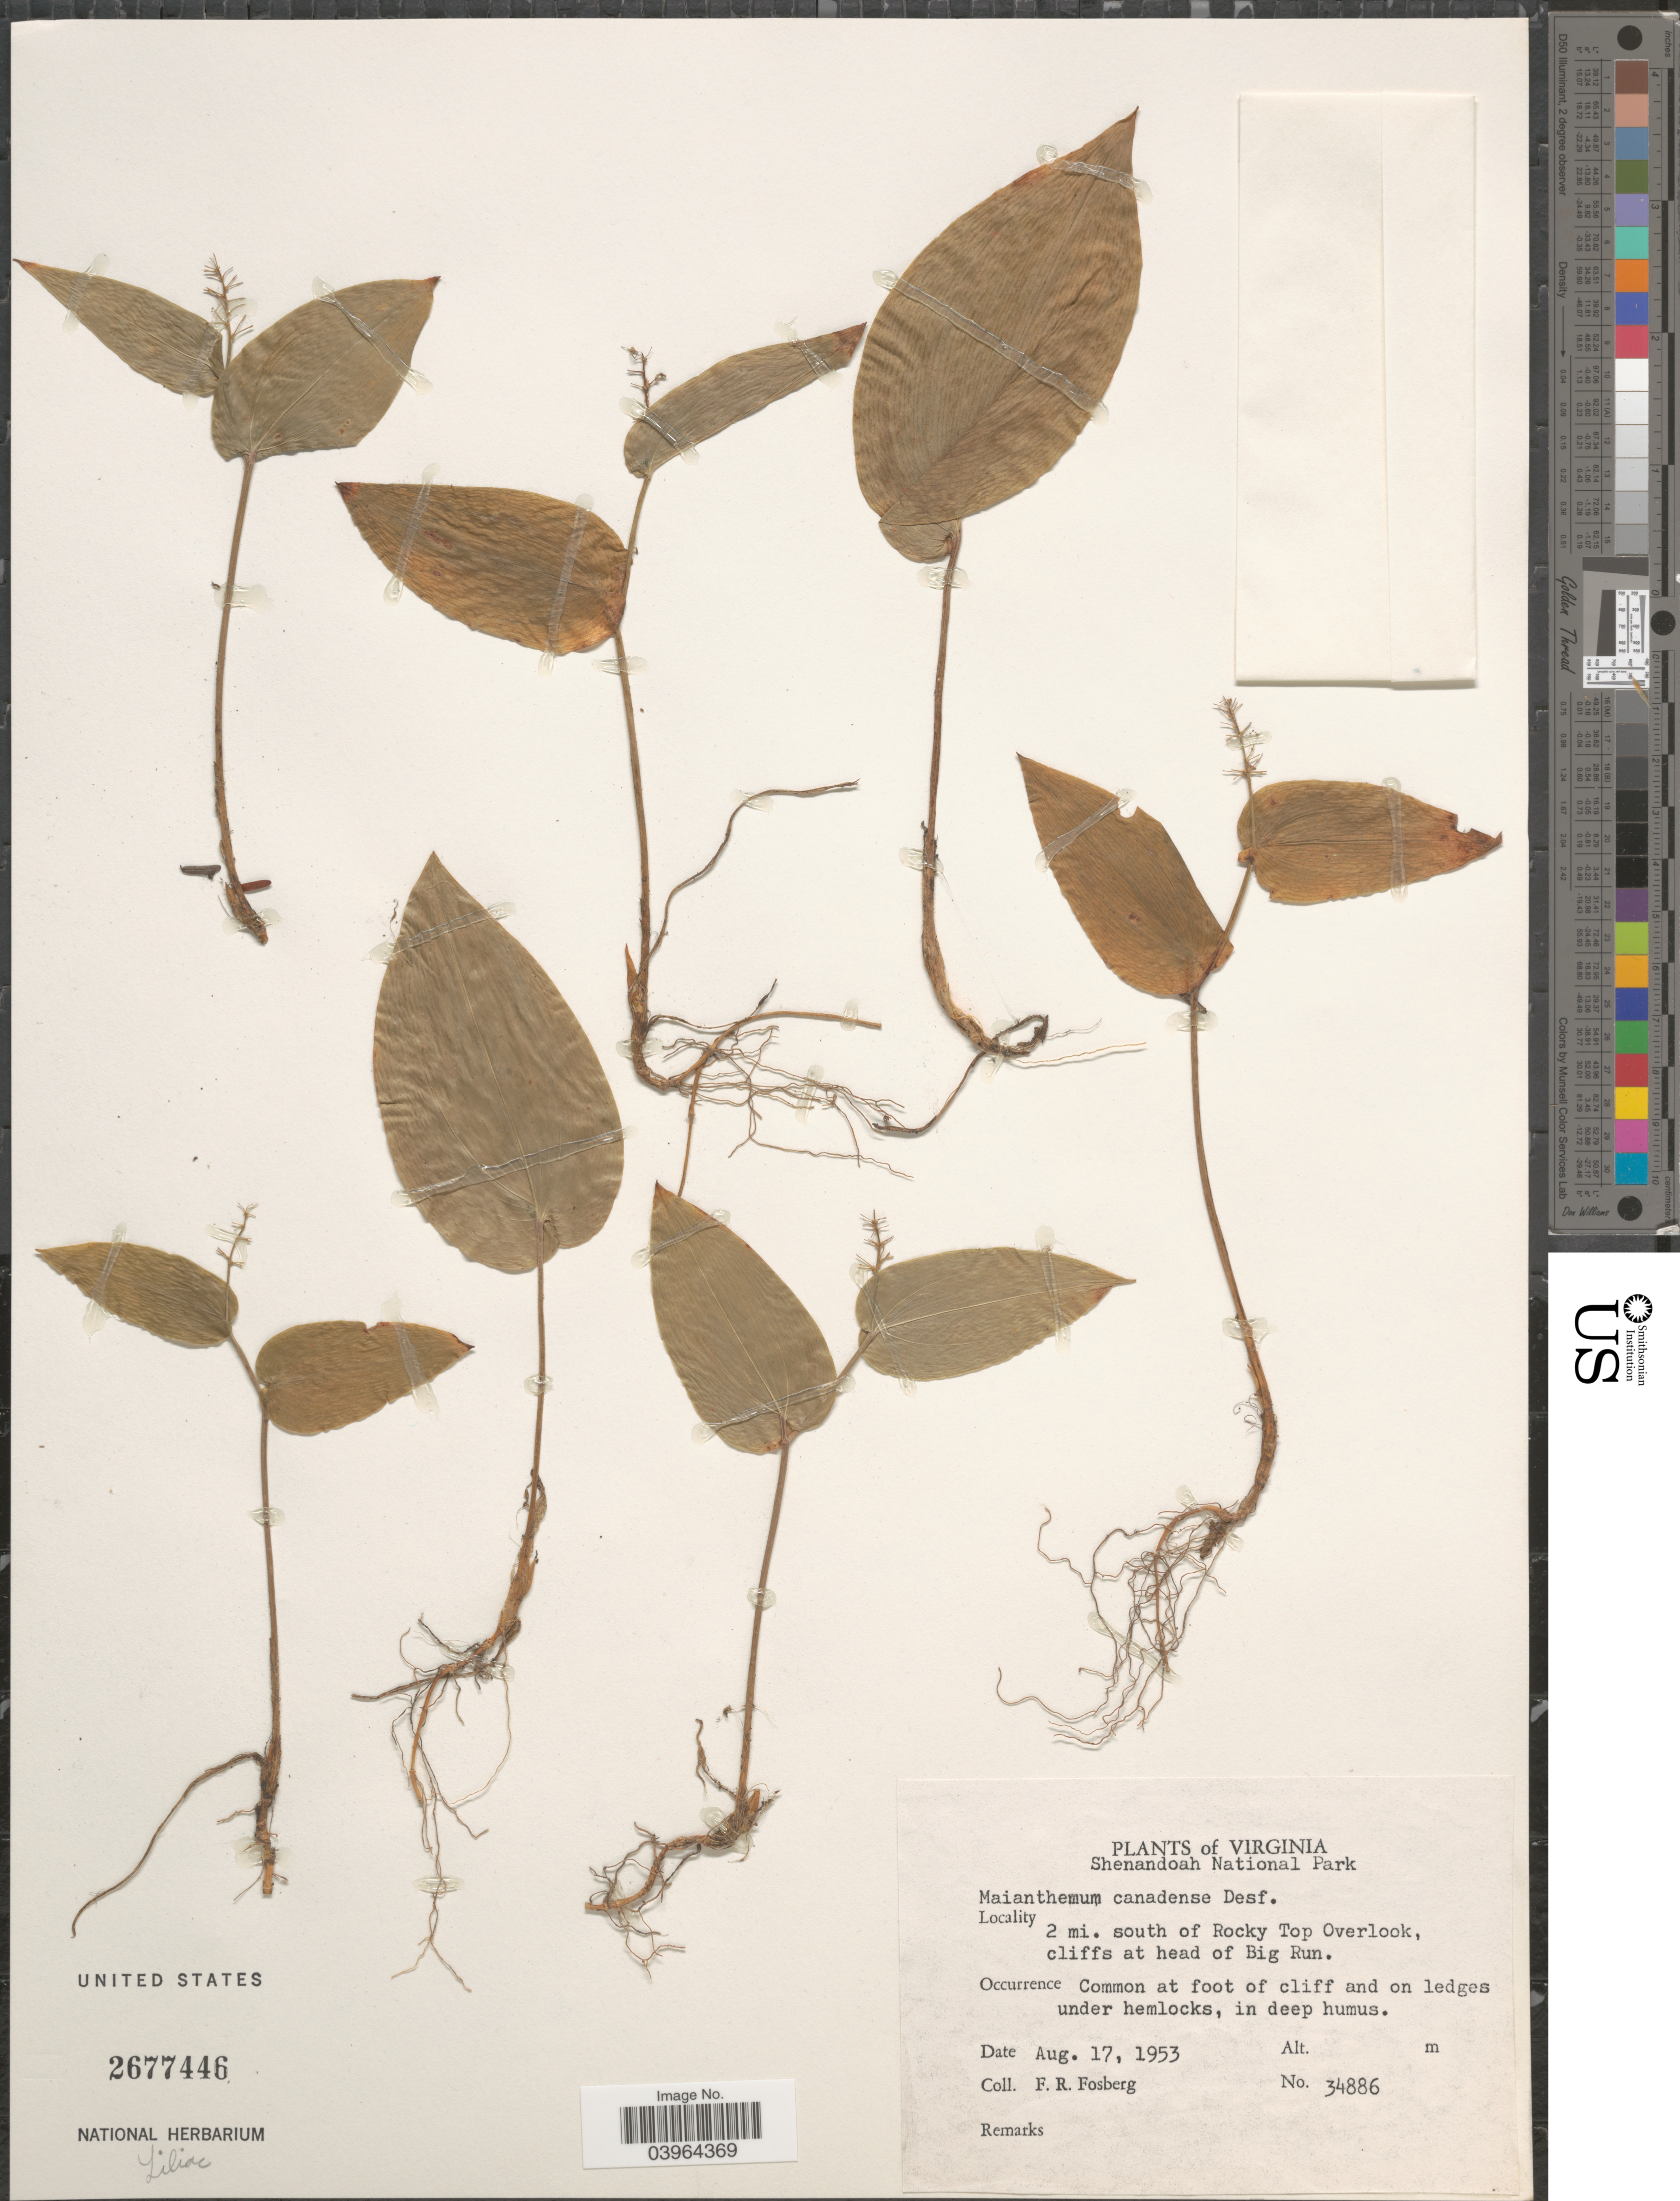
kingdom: Plantae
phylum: Tracheophyta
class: Liliopsida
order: Asparagales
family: Asparagaceae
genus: Maianthemum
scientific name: Maianthemum canadense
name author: Desf.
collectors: F. R. Fosberg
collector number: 34886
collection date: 1953-08-17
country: United States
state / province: Virginia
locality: Shenandoah National Park. 2 mi. south of Rocky Top Overlook, cliffs at head of Big Run.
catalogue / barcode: US 2677446